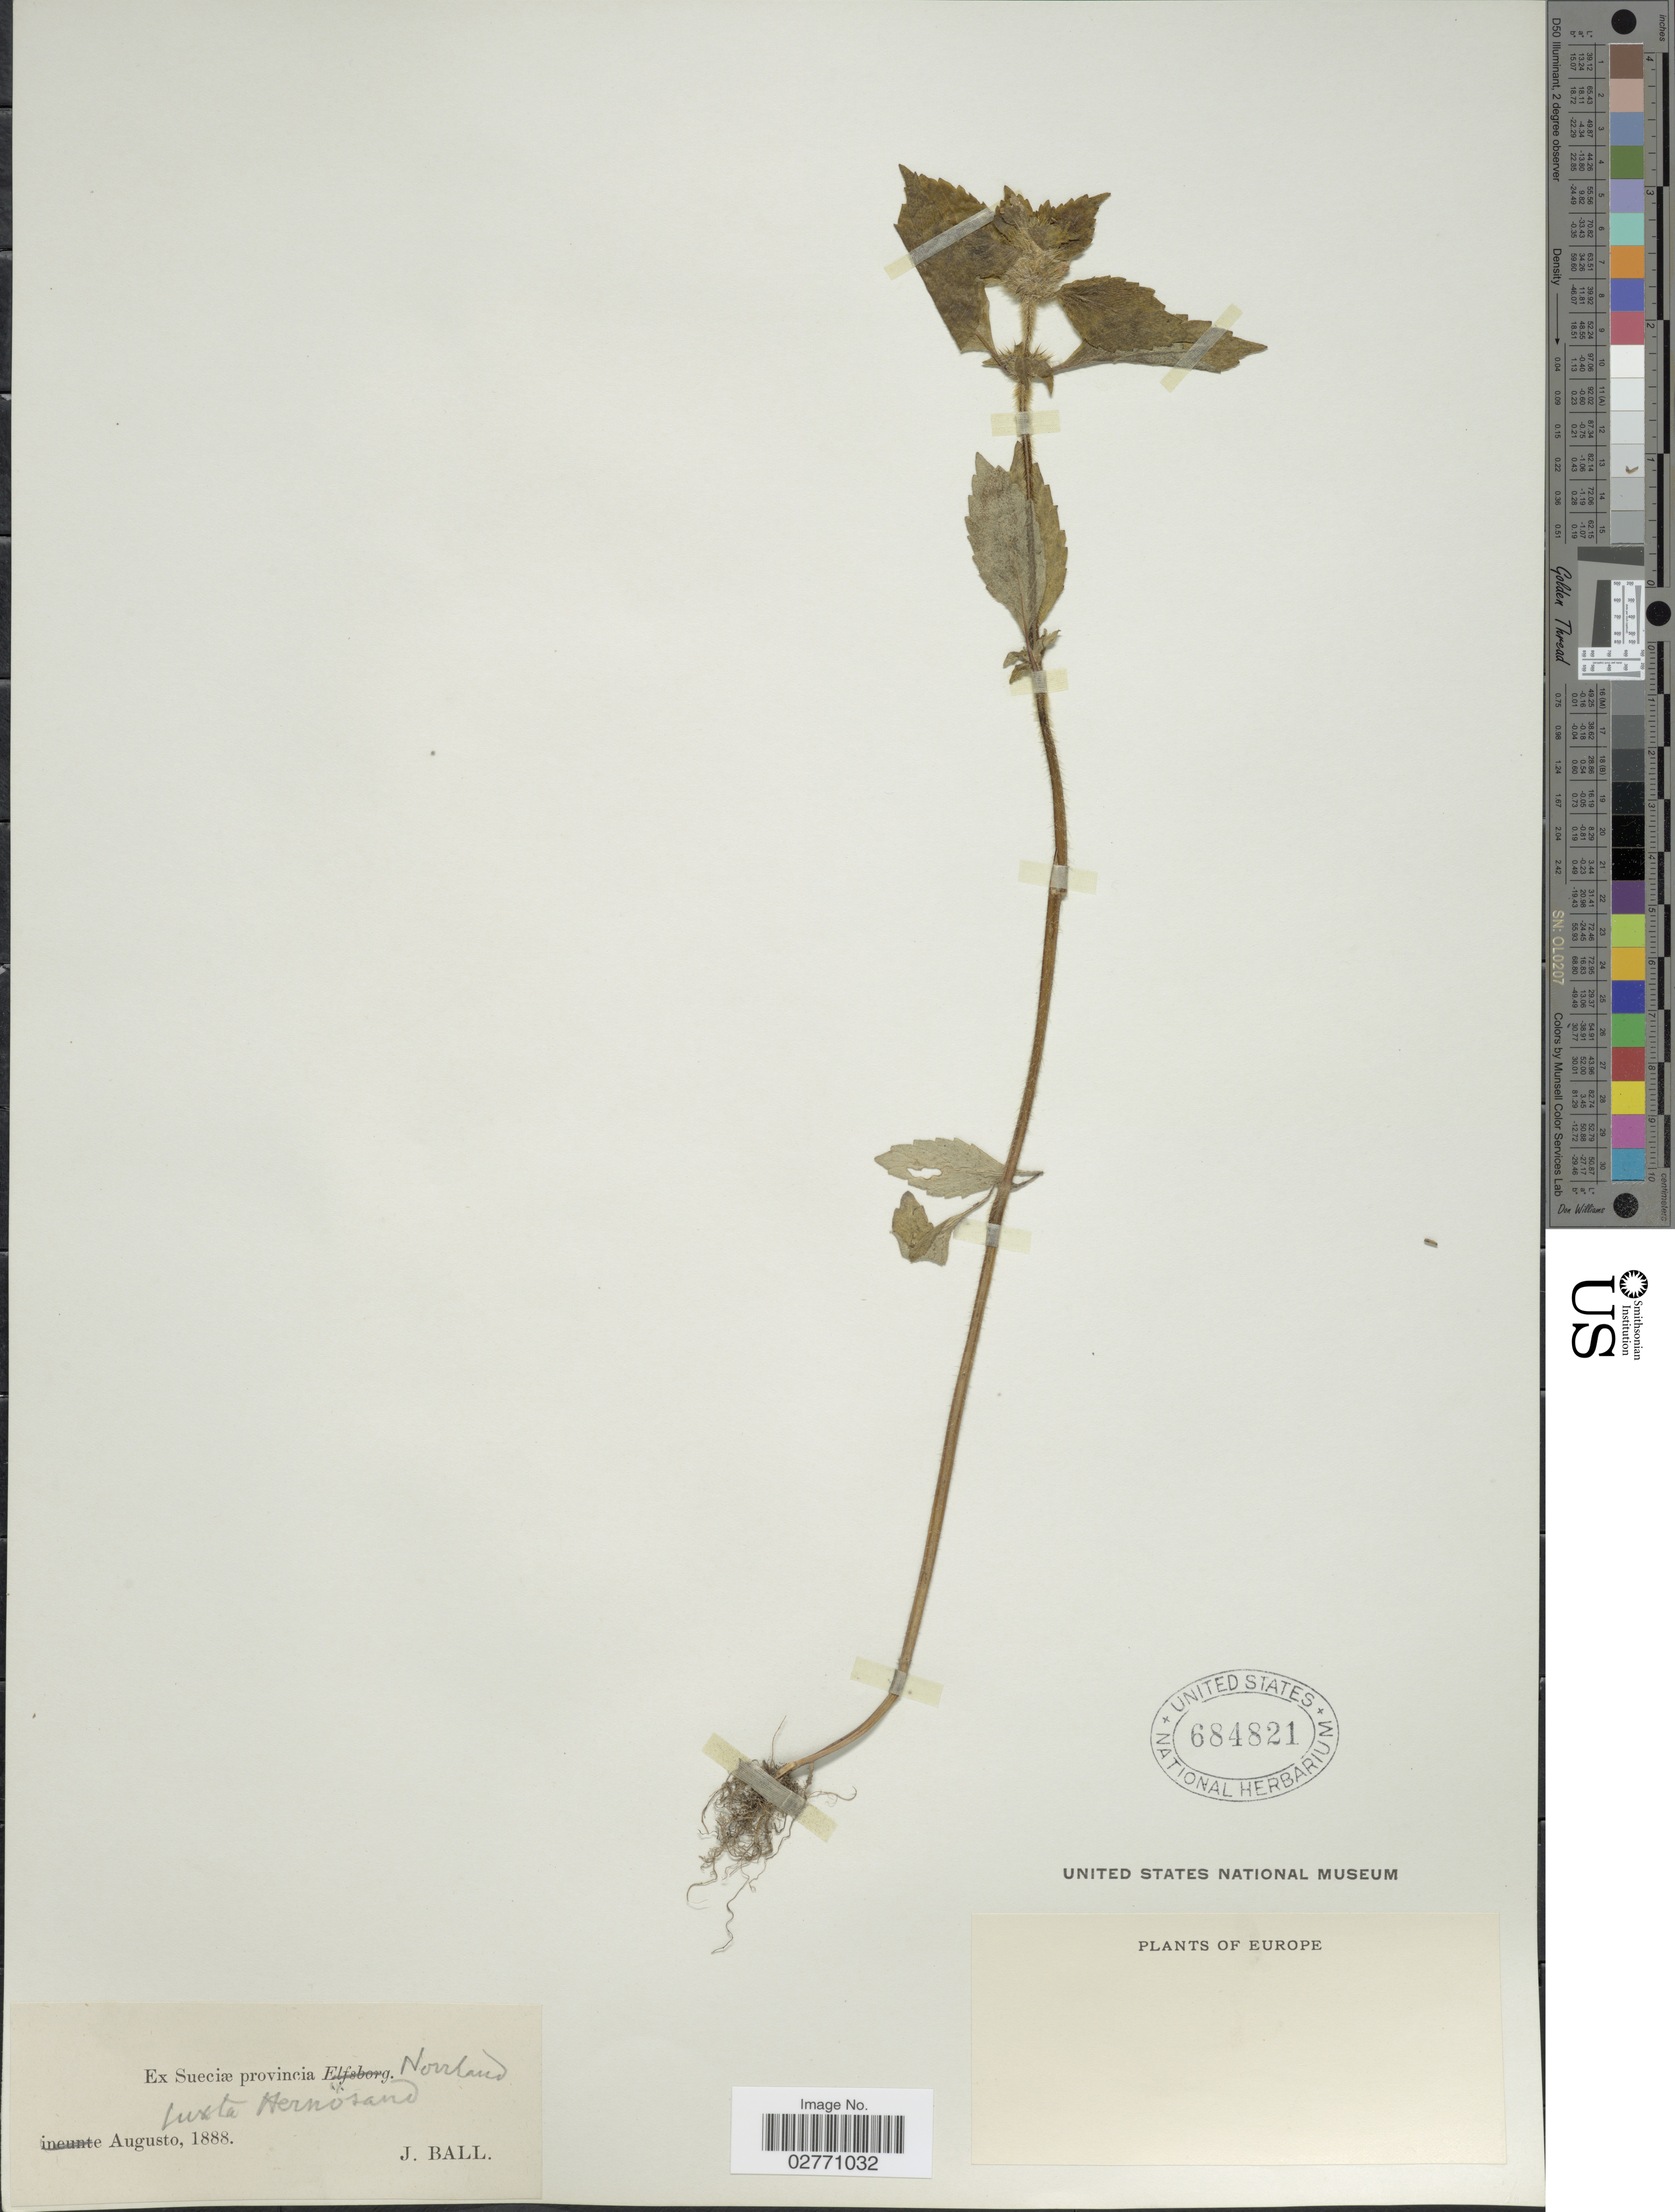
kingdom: Plantae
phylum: Tracheophyta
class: Magnoliopsida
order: Lamiales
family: Lamiaceae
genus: Sideritis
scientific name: Sideritis sp.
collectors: J. Ball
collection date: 1888-08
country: Sweden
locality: Ex Sueciæ provincia Norrland juxta Aernosand.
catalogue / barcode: US 684821